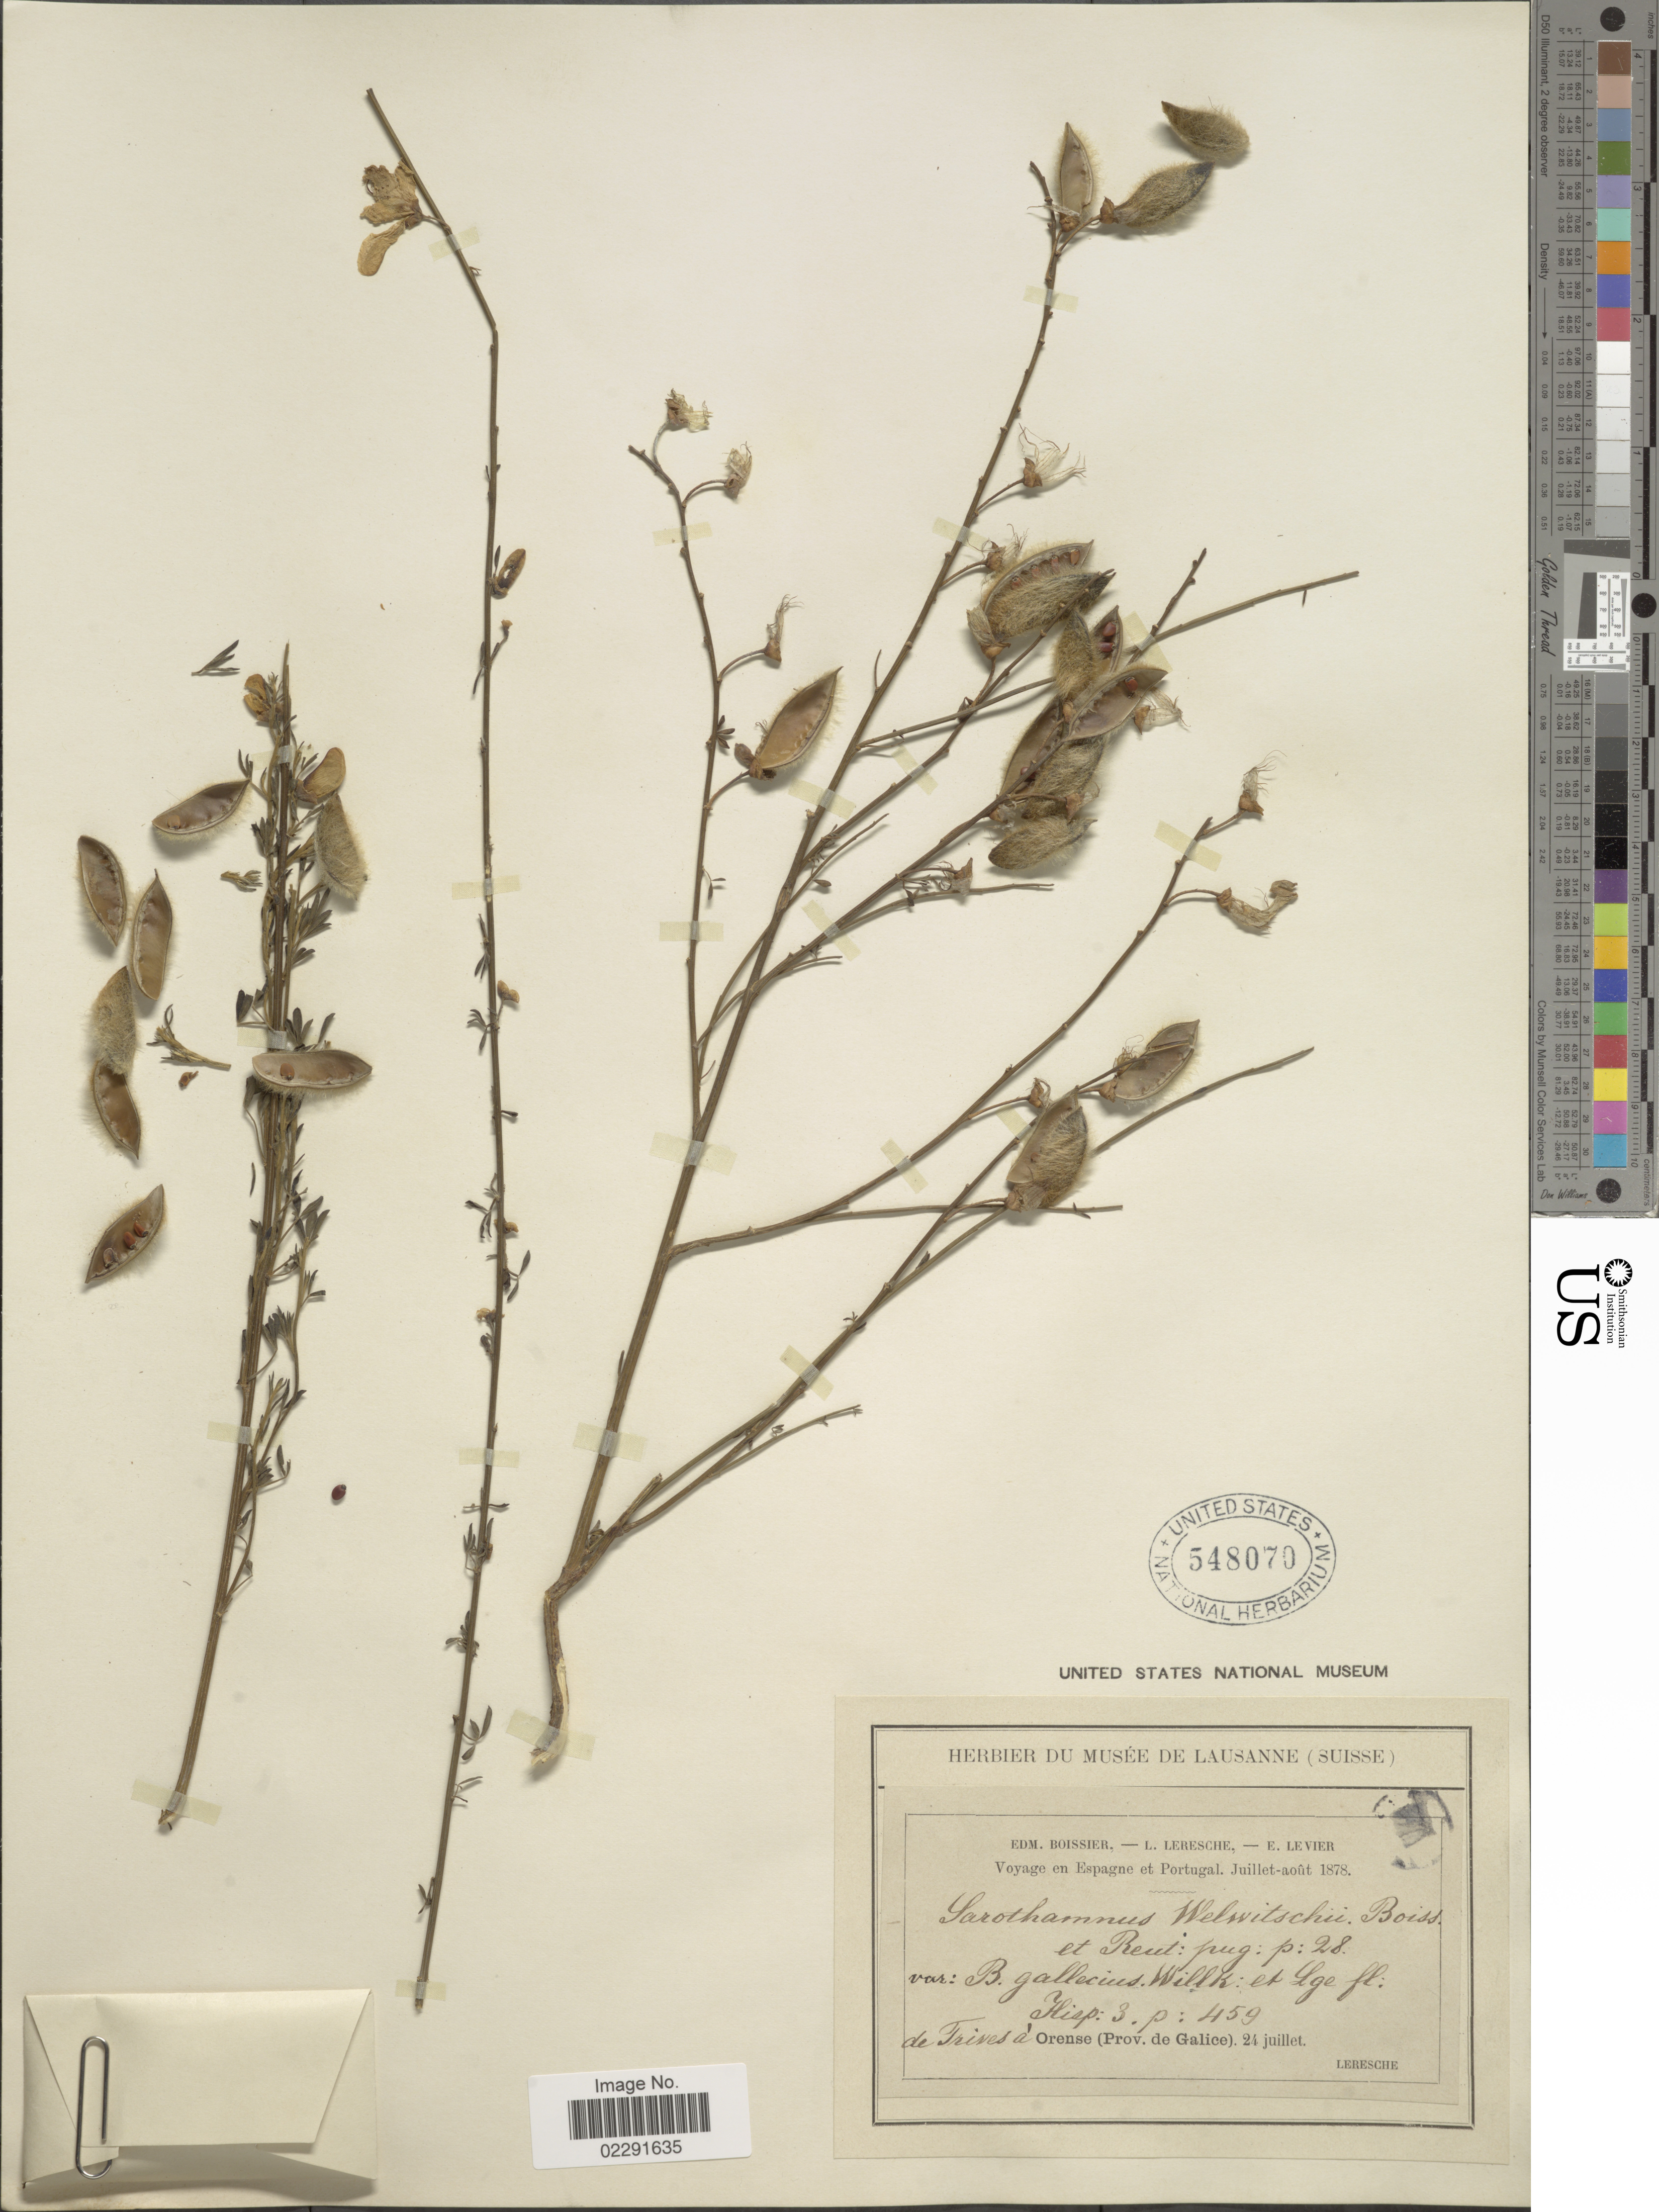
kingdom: Plantae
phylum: Tracheophyta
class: Magnoliopsida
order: Fabales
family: Fabaceae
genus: Cytisus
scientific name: Cytisus striatus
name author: (Hill) Rothm.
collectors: P. Boissier, L. Leresche & É. Levier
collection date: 1878-07-24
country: Spain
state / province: Galicia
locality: De Trives a Orense (Prov. de Galice).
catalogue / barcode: US 548070